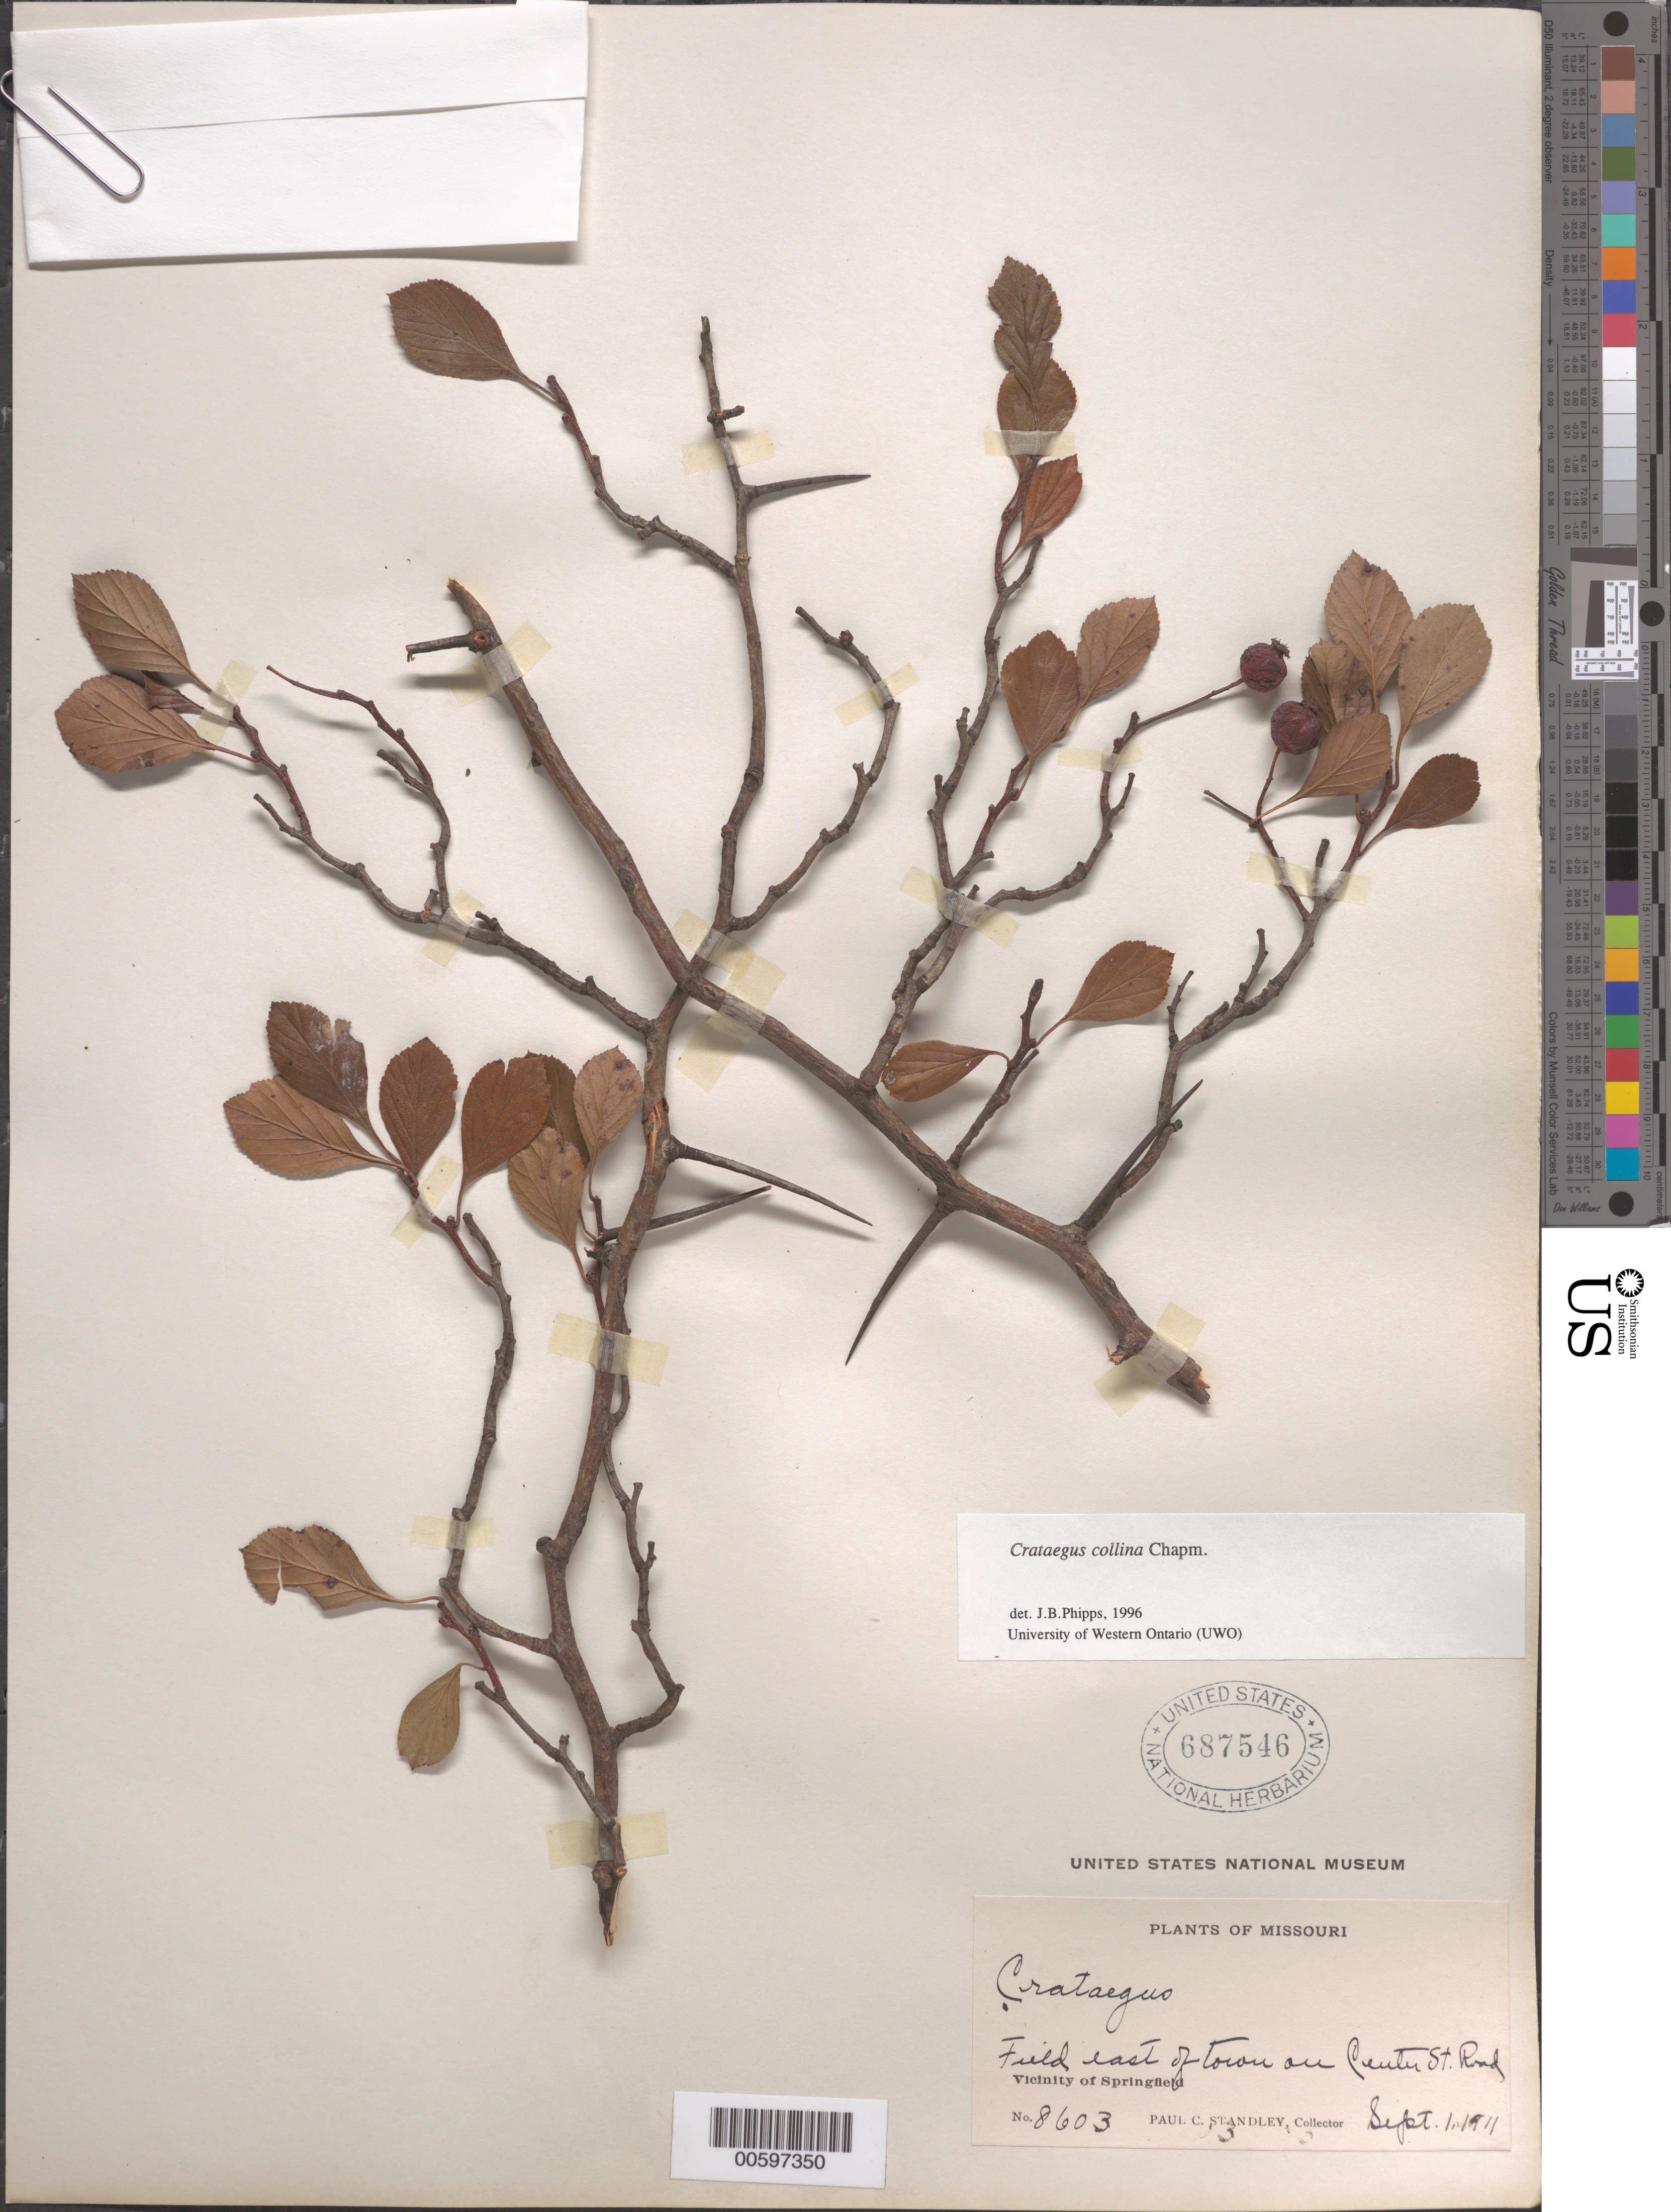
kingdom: Plantae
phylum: Tracheophyta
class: Magnoliopsida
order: Rosales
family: Rosaceae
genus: Crataegus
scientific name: Crataegus collina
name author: Chapm.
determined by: Phipps, James B., (UWO), University of Western Ontario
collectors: P. C. Standley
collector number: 8603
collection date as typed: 01 Sep 1911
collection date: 1911-09-01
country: United States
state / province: Missouri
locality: E of town on Center St. Road. Vicinity of Springfield.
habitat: Field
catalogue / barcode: US 687546